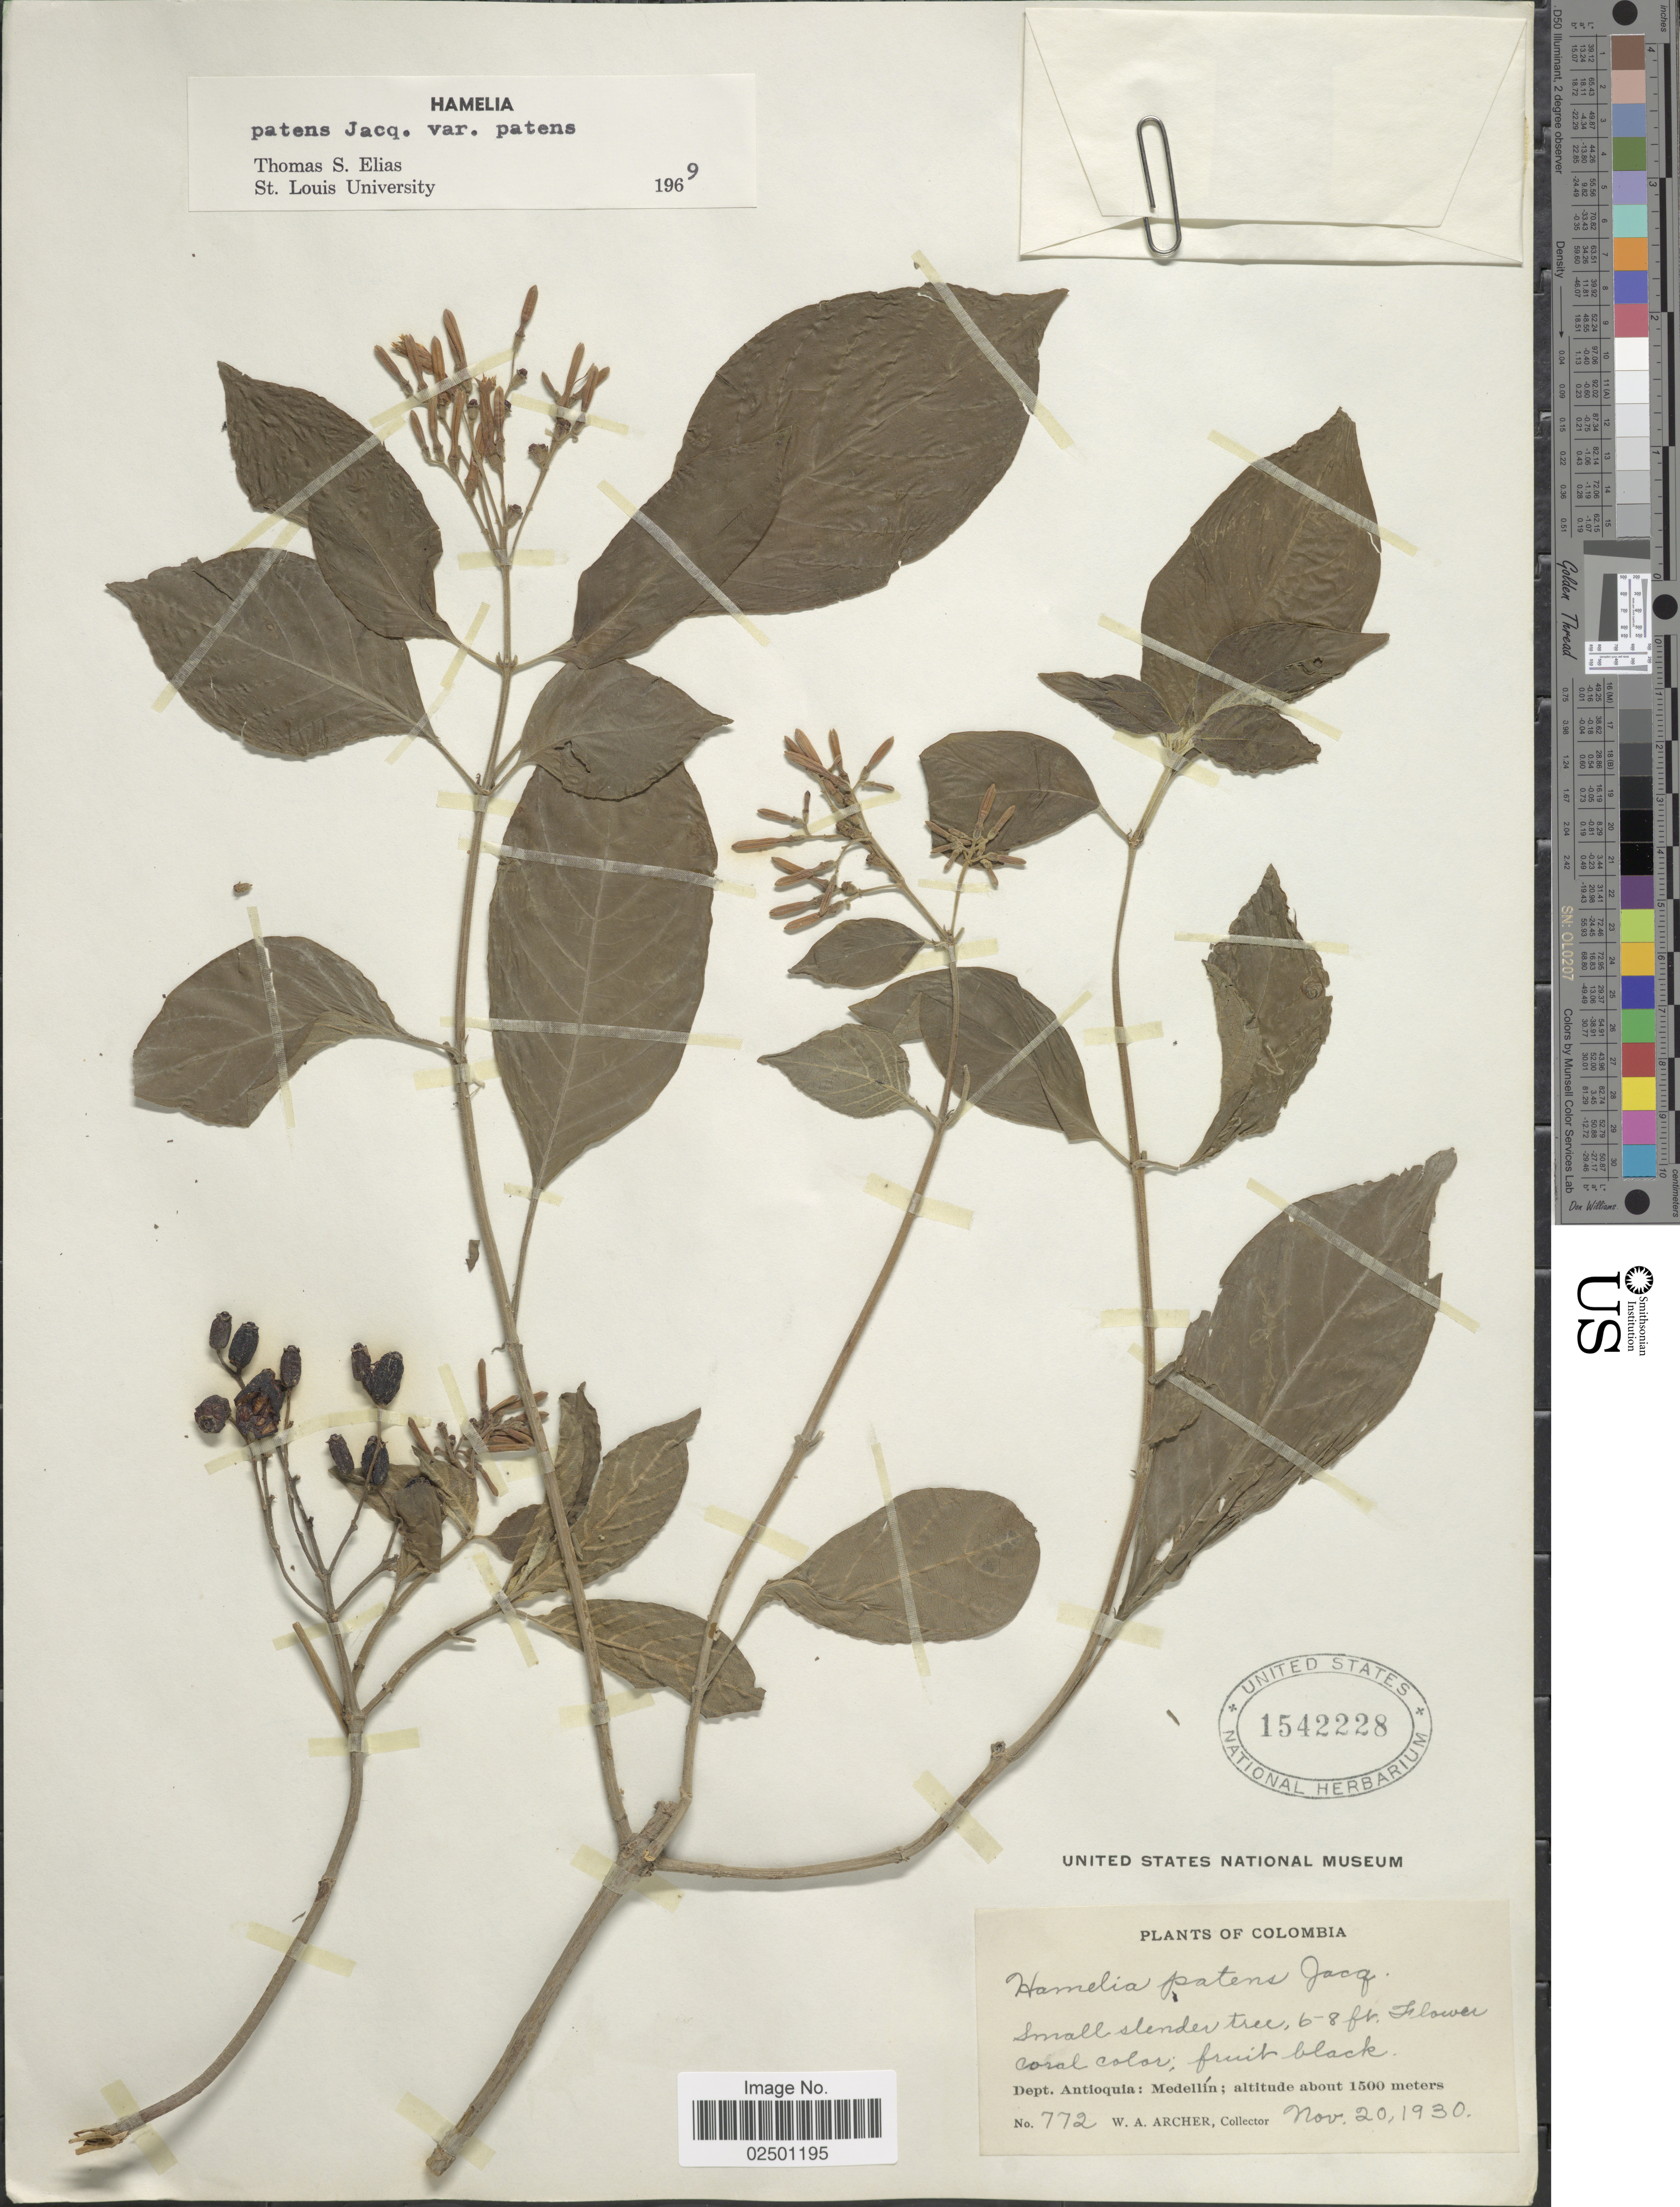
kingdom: Plantae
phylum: Tracheophyta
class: Magnoliopsida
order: Gentianales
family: Rubiaceae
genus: Hamelia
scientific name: Hamelia patens var. patens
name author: Jacq.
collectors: W. A. Archer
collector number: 772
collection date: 1930-11-20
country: Colombia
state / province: Antioquia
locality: Medellin.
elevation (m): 1500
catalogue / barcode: US 1542228